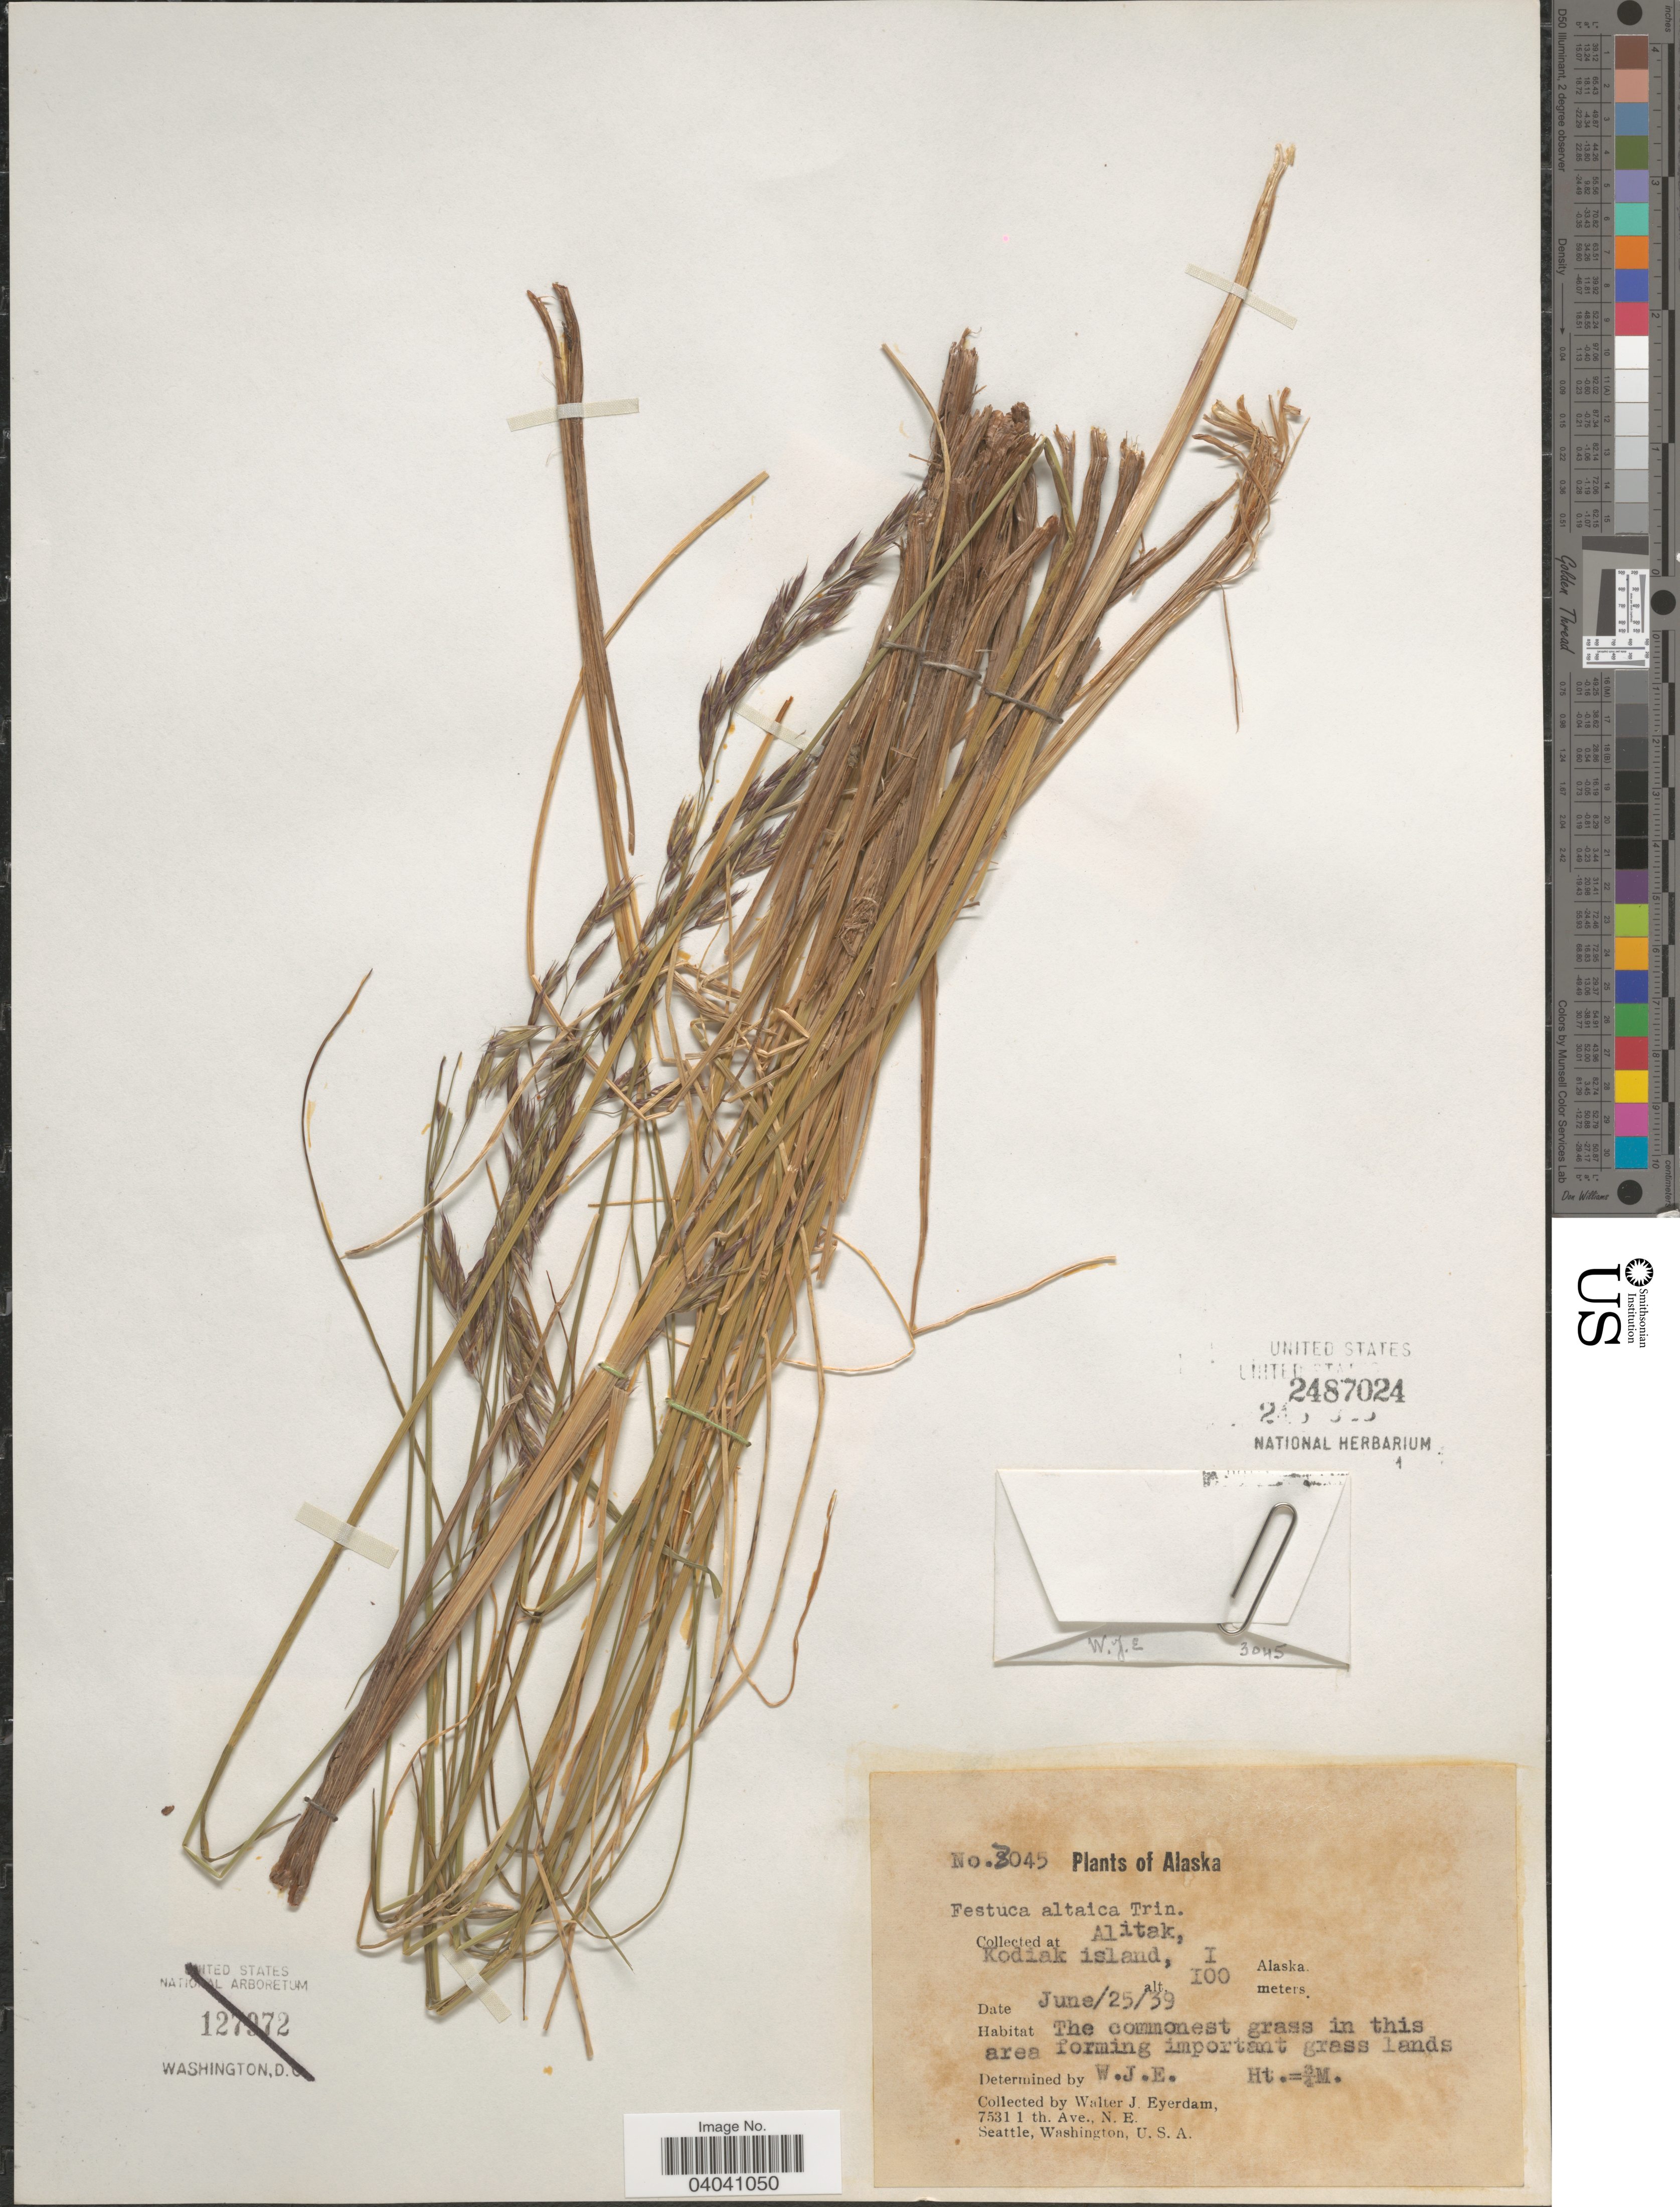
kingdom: Plantae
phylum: Tracheophyta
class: Liliopsida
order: Poales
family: Poaceae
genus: Festuca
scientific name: Festuca altaica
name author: Trin.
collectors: W. J. Eyerdam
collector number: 3045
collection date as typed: Transcribed d/m/y: 25/6/39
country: United States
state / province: Alaska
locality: Alitak, Kodiak island.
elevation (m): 100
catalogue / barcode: US 2487024